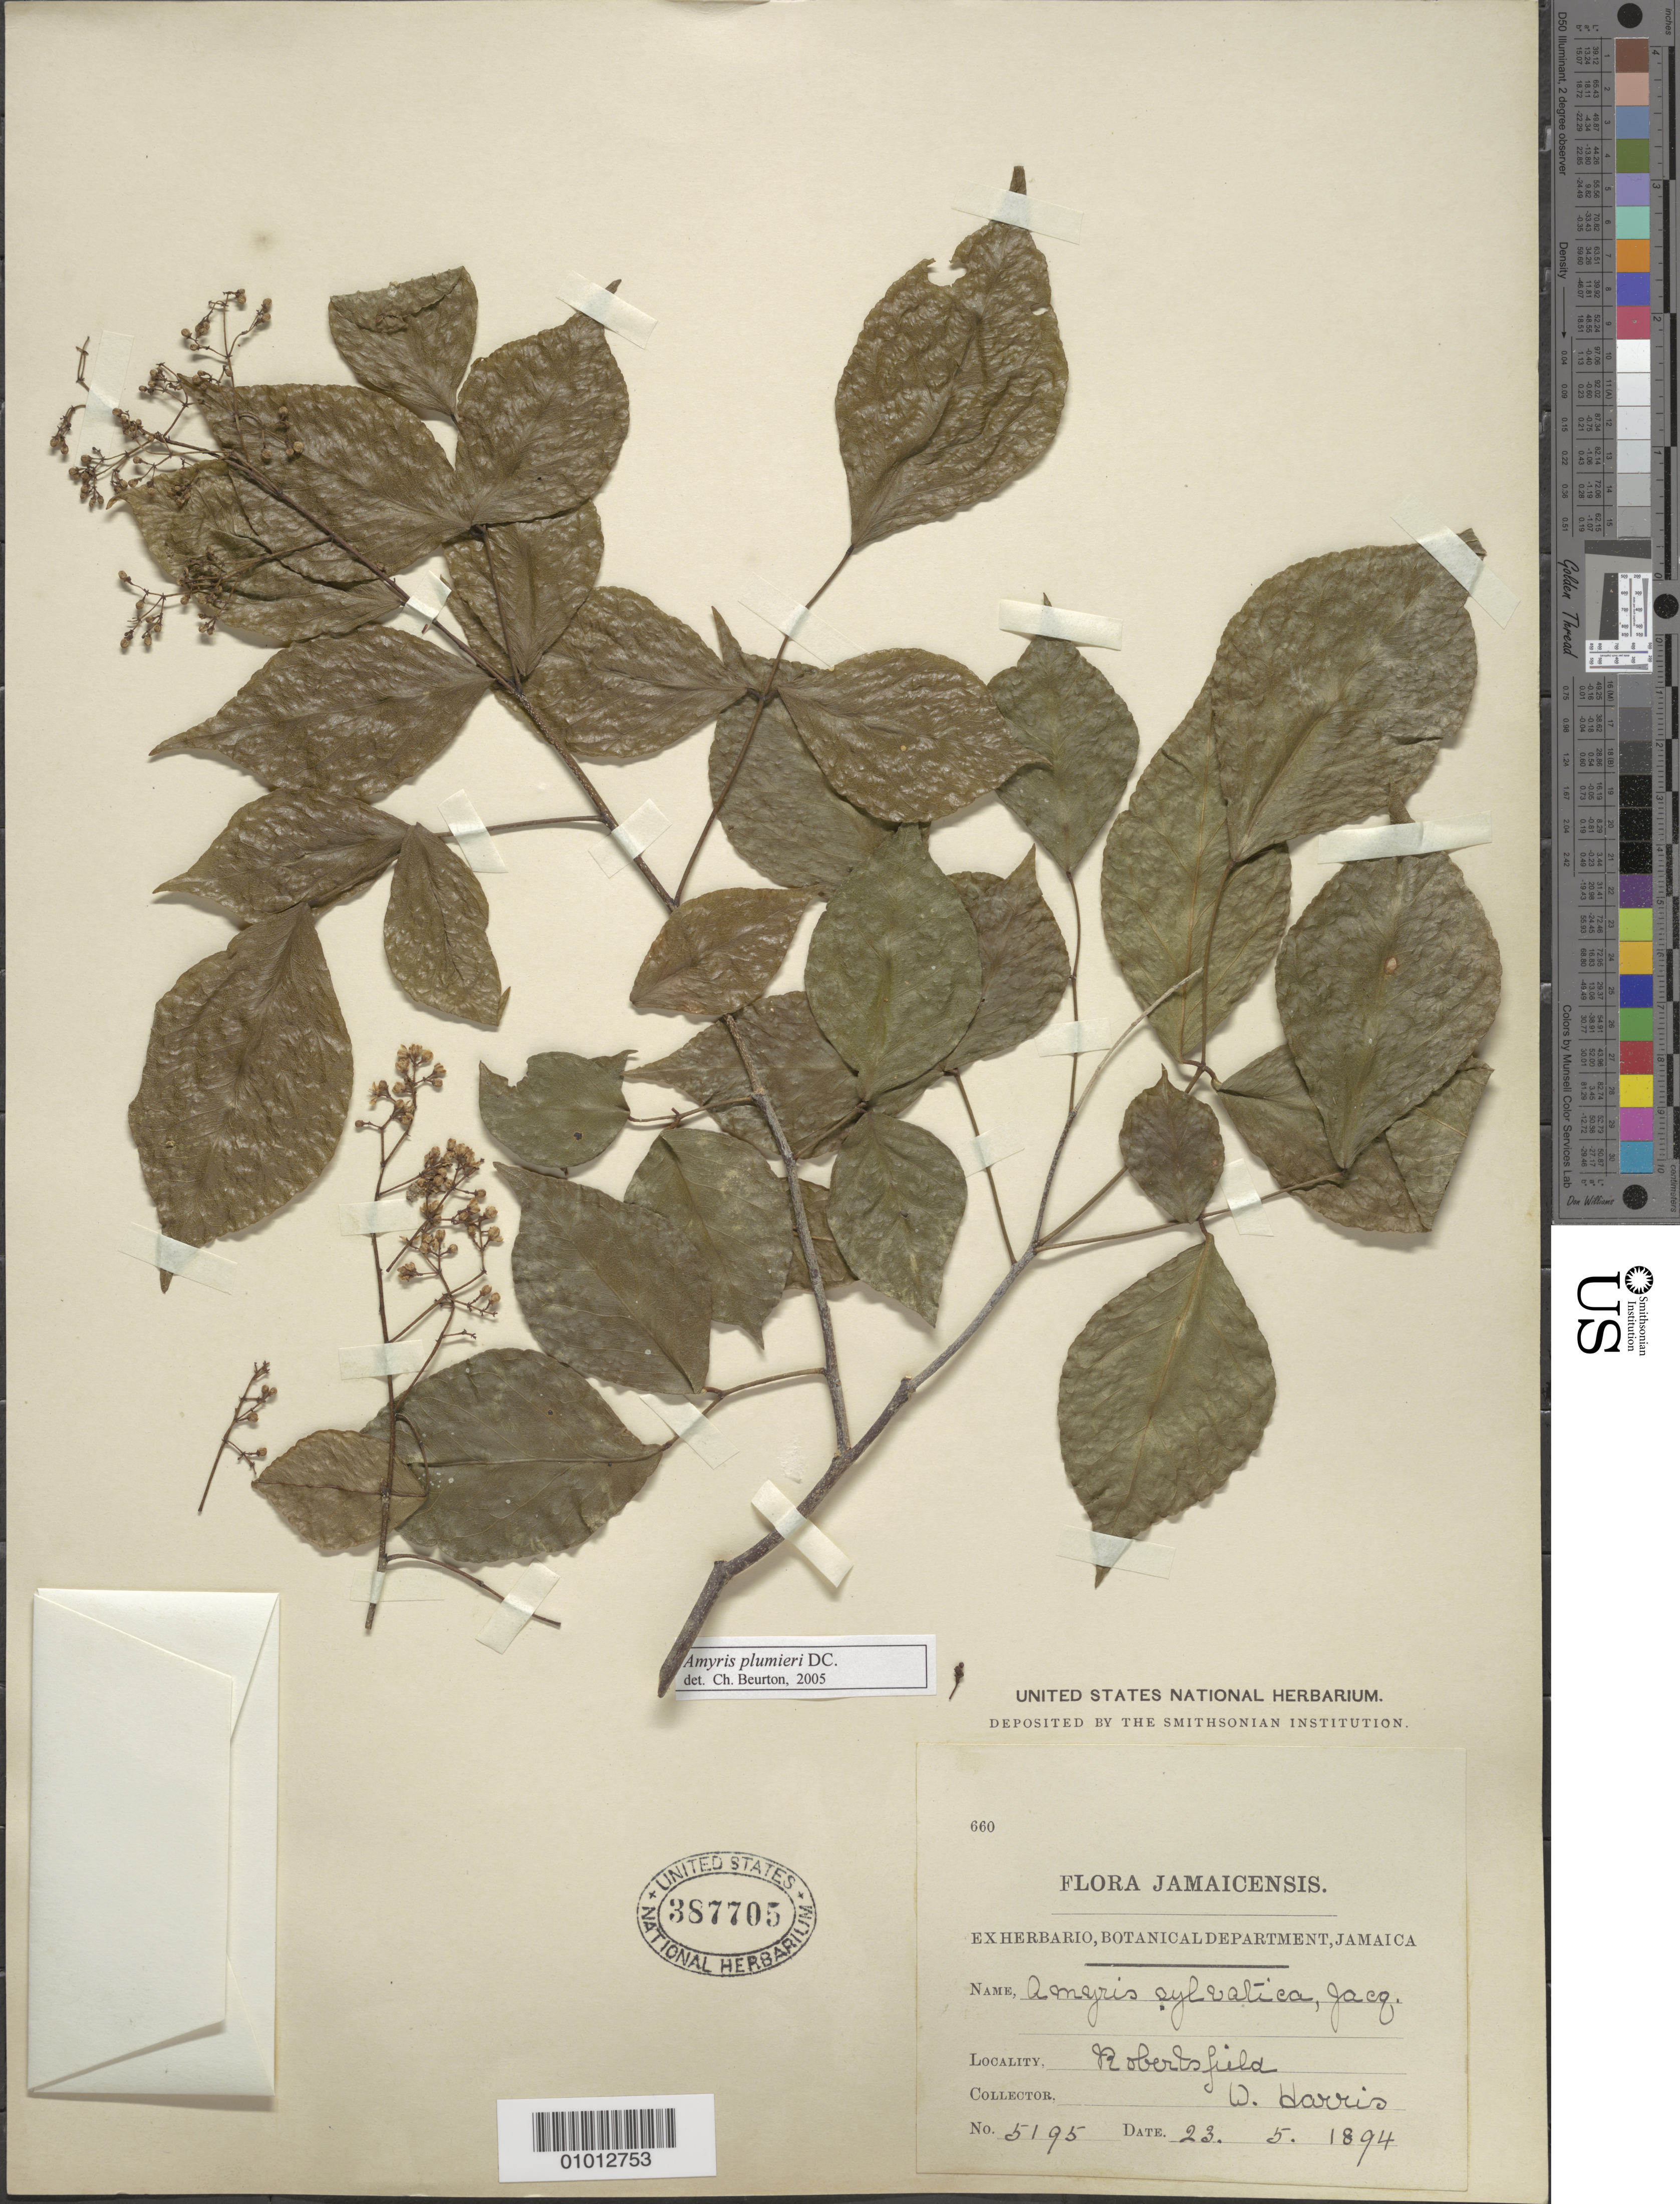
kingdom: Plantae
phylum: Tracheophyta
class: Magnoliopsida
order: Sapindales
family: Rutaceae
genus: Amyris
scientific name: Amyris plumieri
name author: DC.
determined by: Beurton, C.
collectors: W. Harris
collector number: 5195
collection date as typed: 23 May 1894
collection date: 1894-05-23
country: Jamaica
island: Jamaica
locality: Robertsfield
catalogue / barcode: US 387705